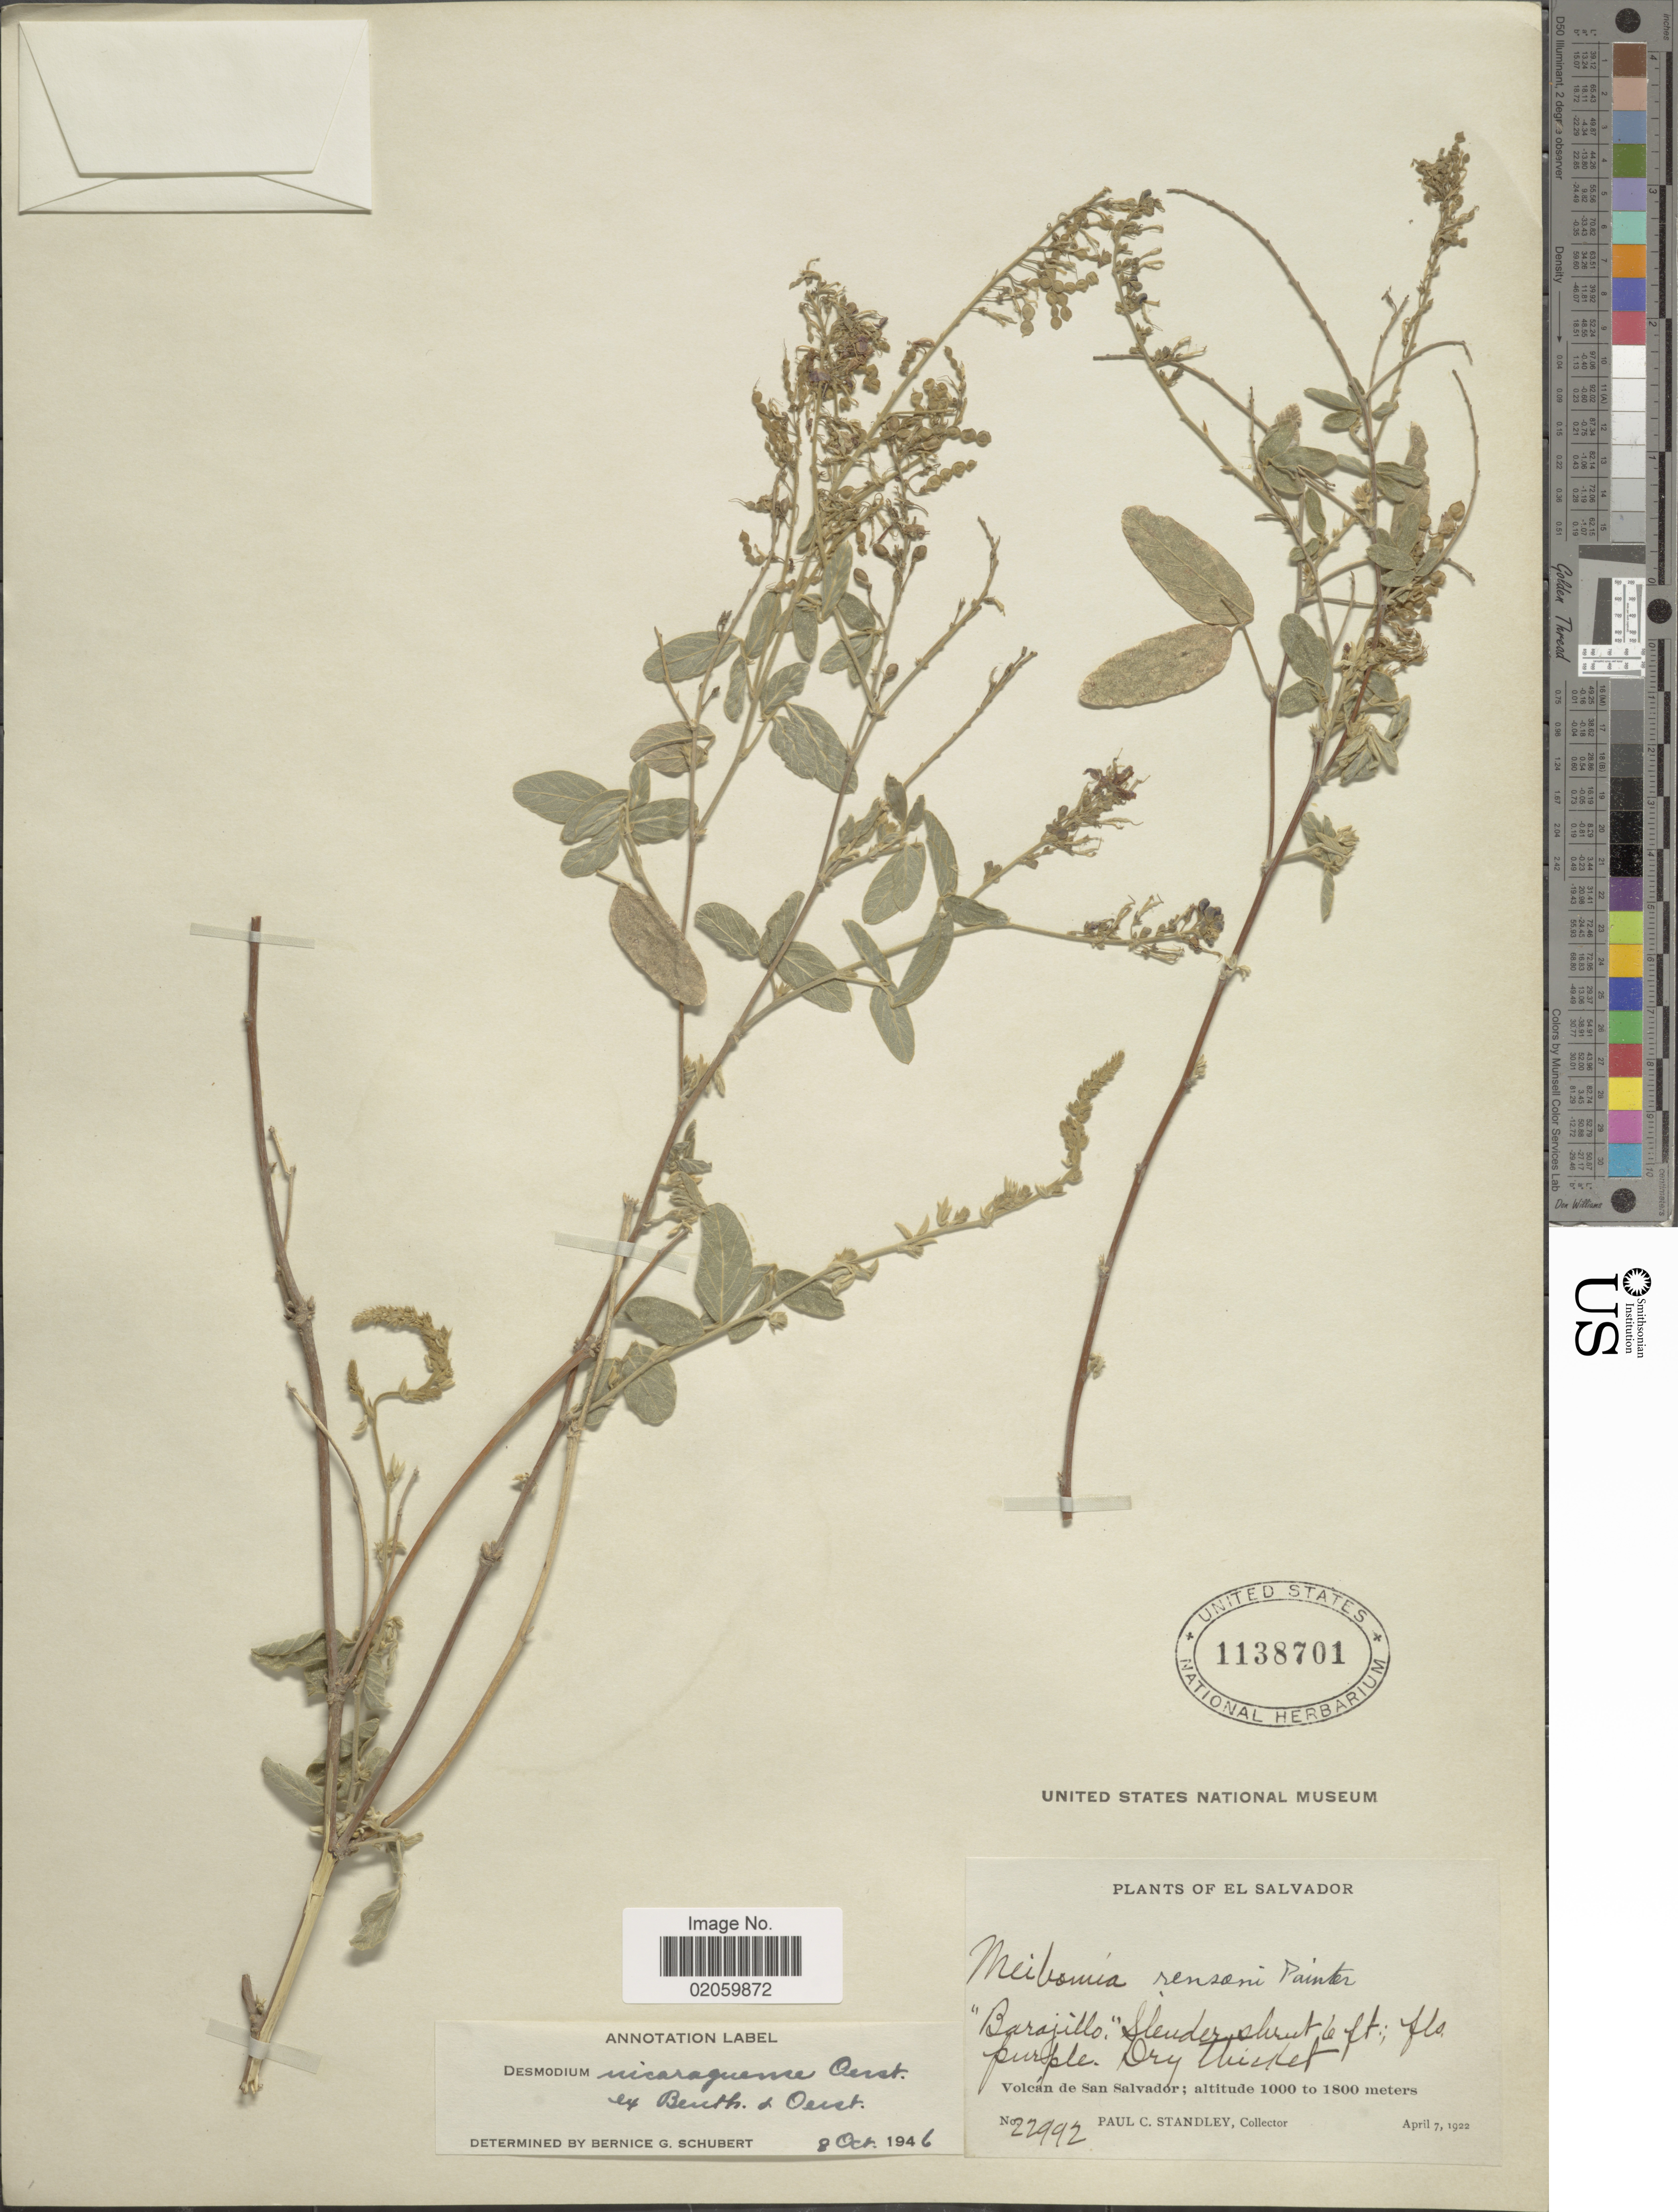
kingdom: Plantae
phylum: Tracheophyta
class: Magnoliopsida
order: Fabales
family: Fabaceae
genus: Desmodium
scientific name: Desmodium nicaraguense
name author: Oerst.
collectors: P. C. Standley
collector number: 22992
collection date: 1922-04-07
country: El Salvador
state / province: San Salvador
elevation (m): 1000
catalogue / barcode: US 1138701